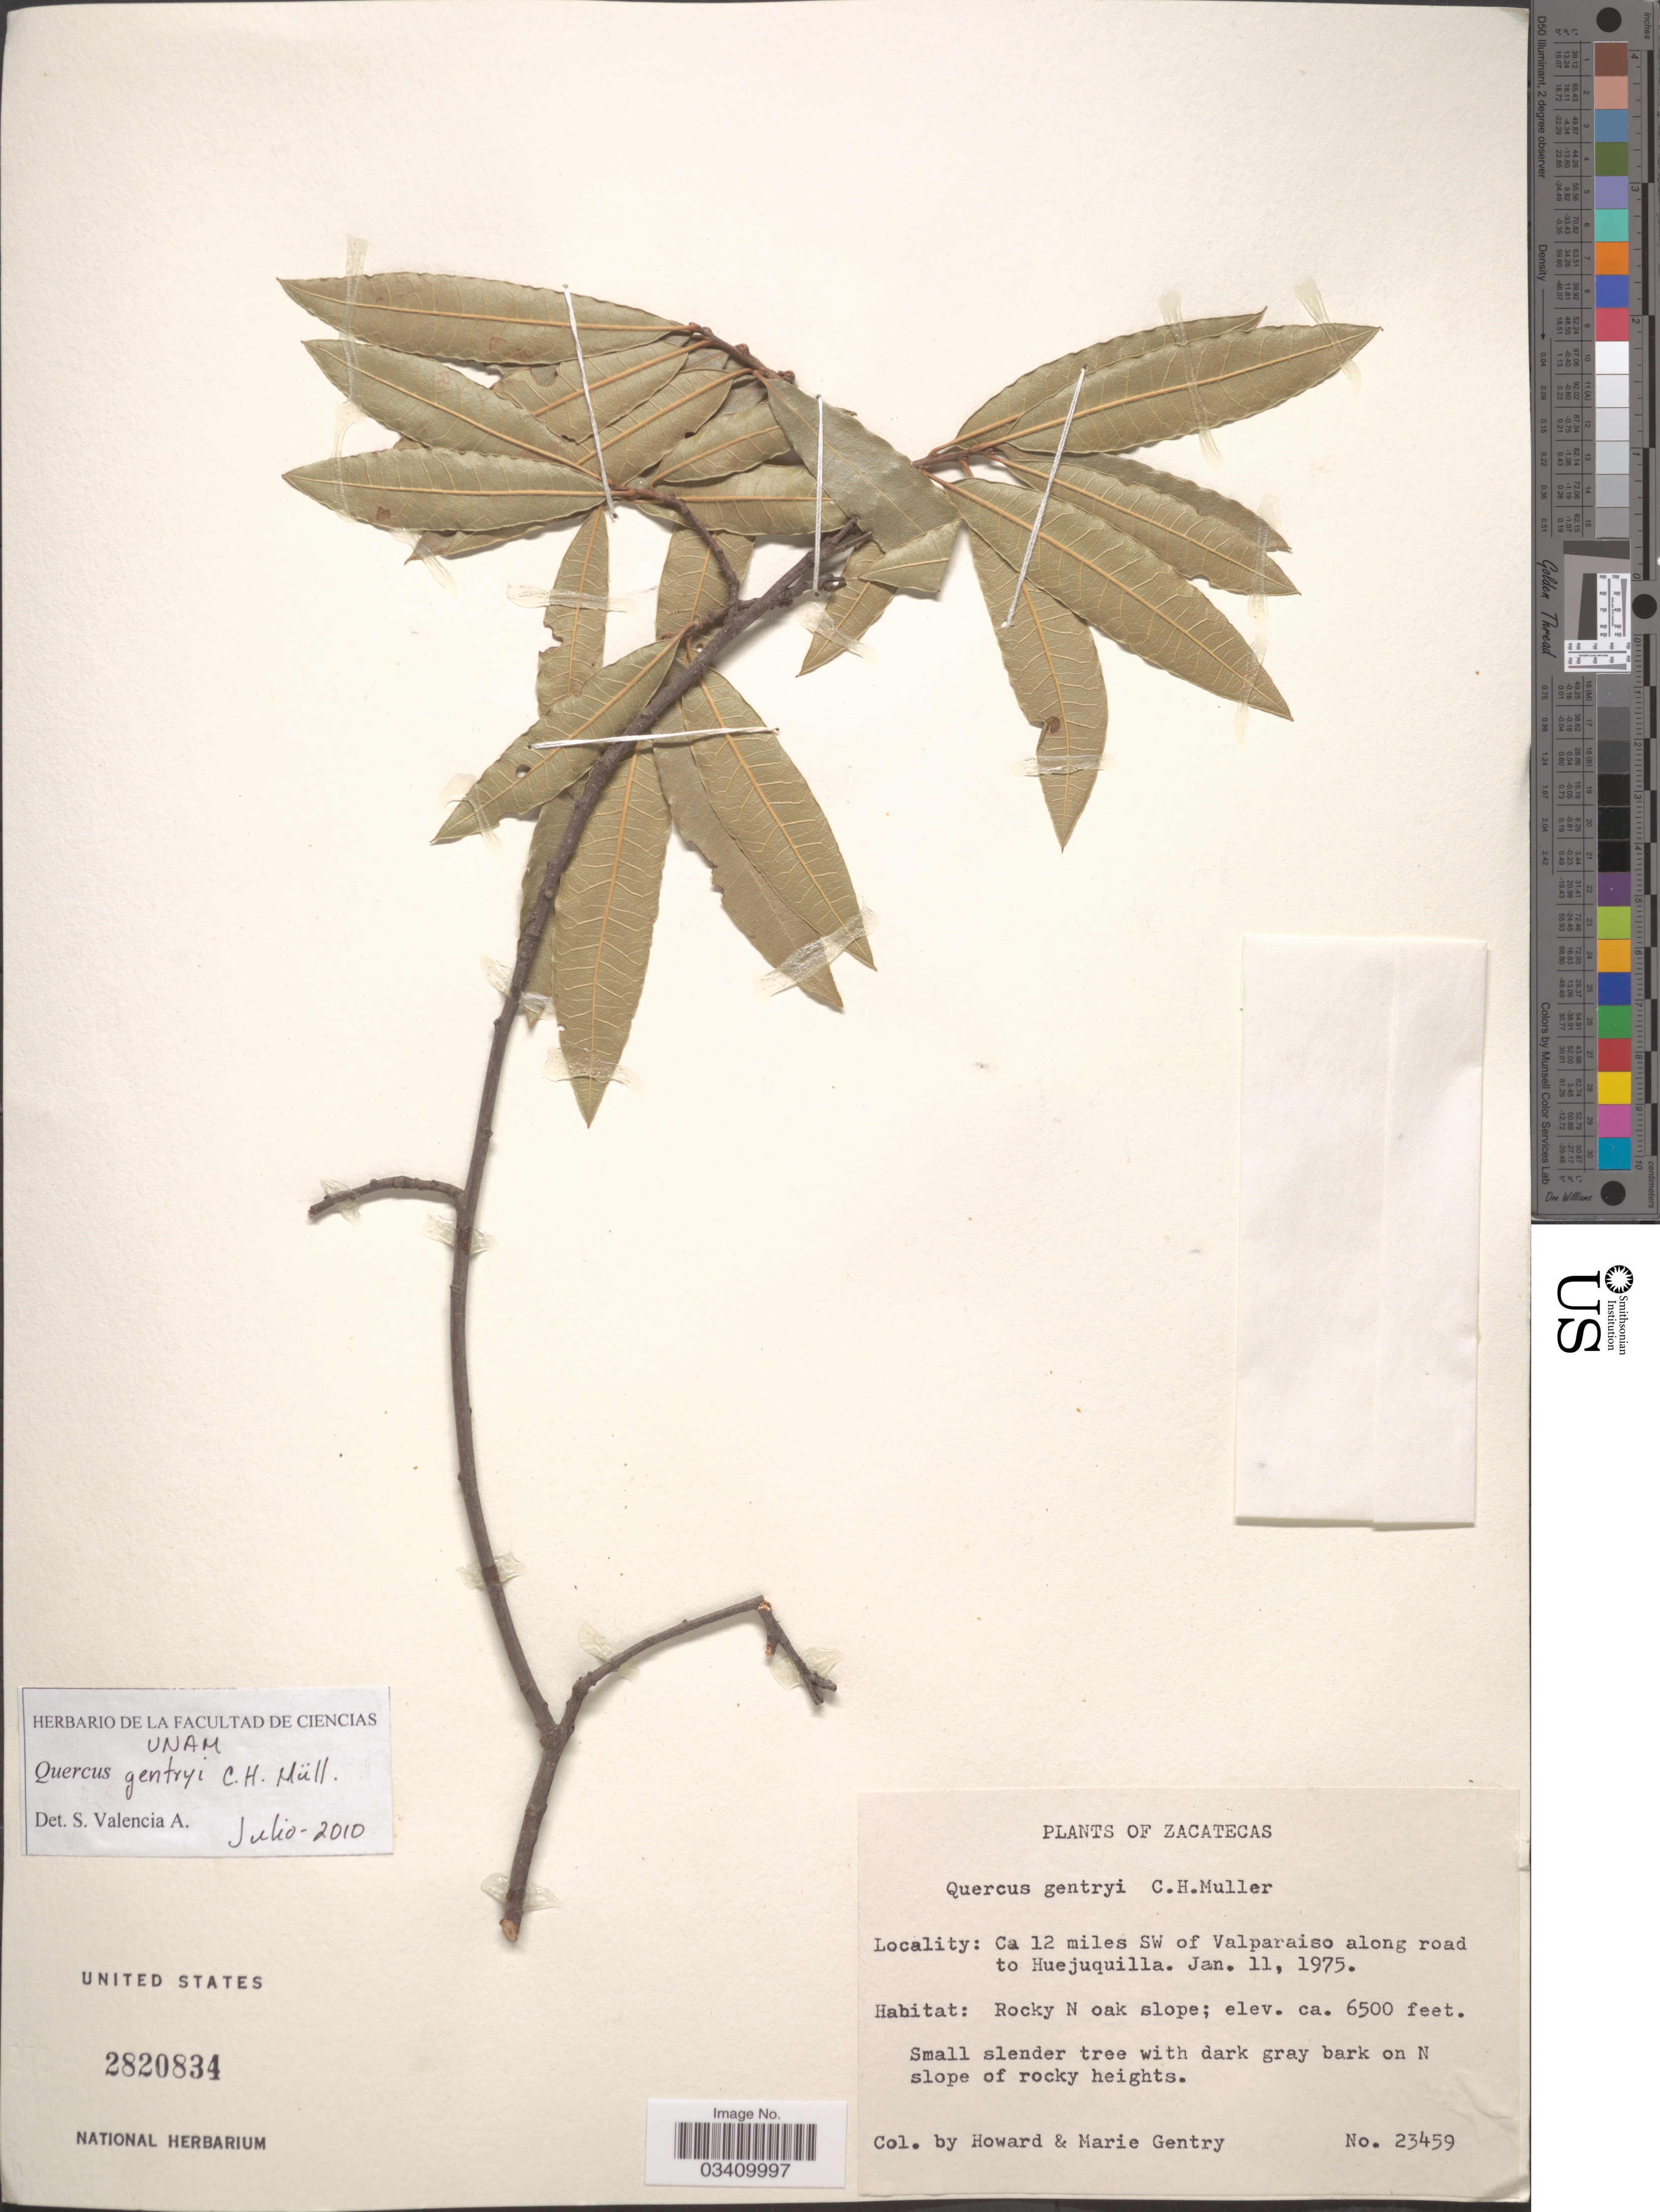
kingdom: Plantae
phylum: Tracheophyta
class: Magnoliopsida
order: Fagales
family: Fagaceae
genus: Quercus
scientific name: Quercus gentryi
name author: C.H. Mull.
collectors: H. S. Gentry & M. Gentry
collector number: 23459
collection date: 1975-01-11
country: Mexico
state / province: Zacatecas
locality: Ca 12 miles SW of Valparaiso along road to Huejuquilla.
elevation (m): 1981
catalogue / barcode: US 2820834